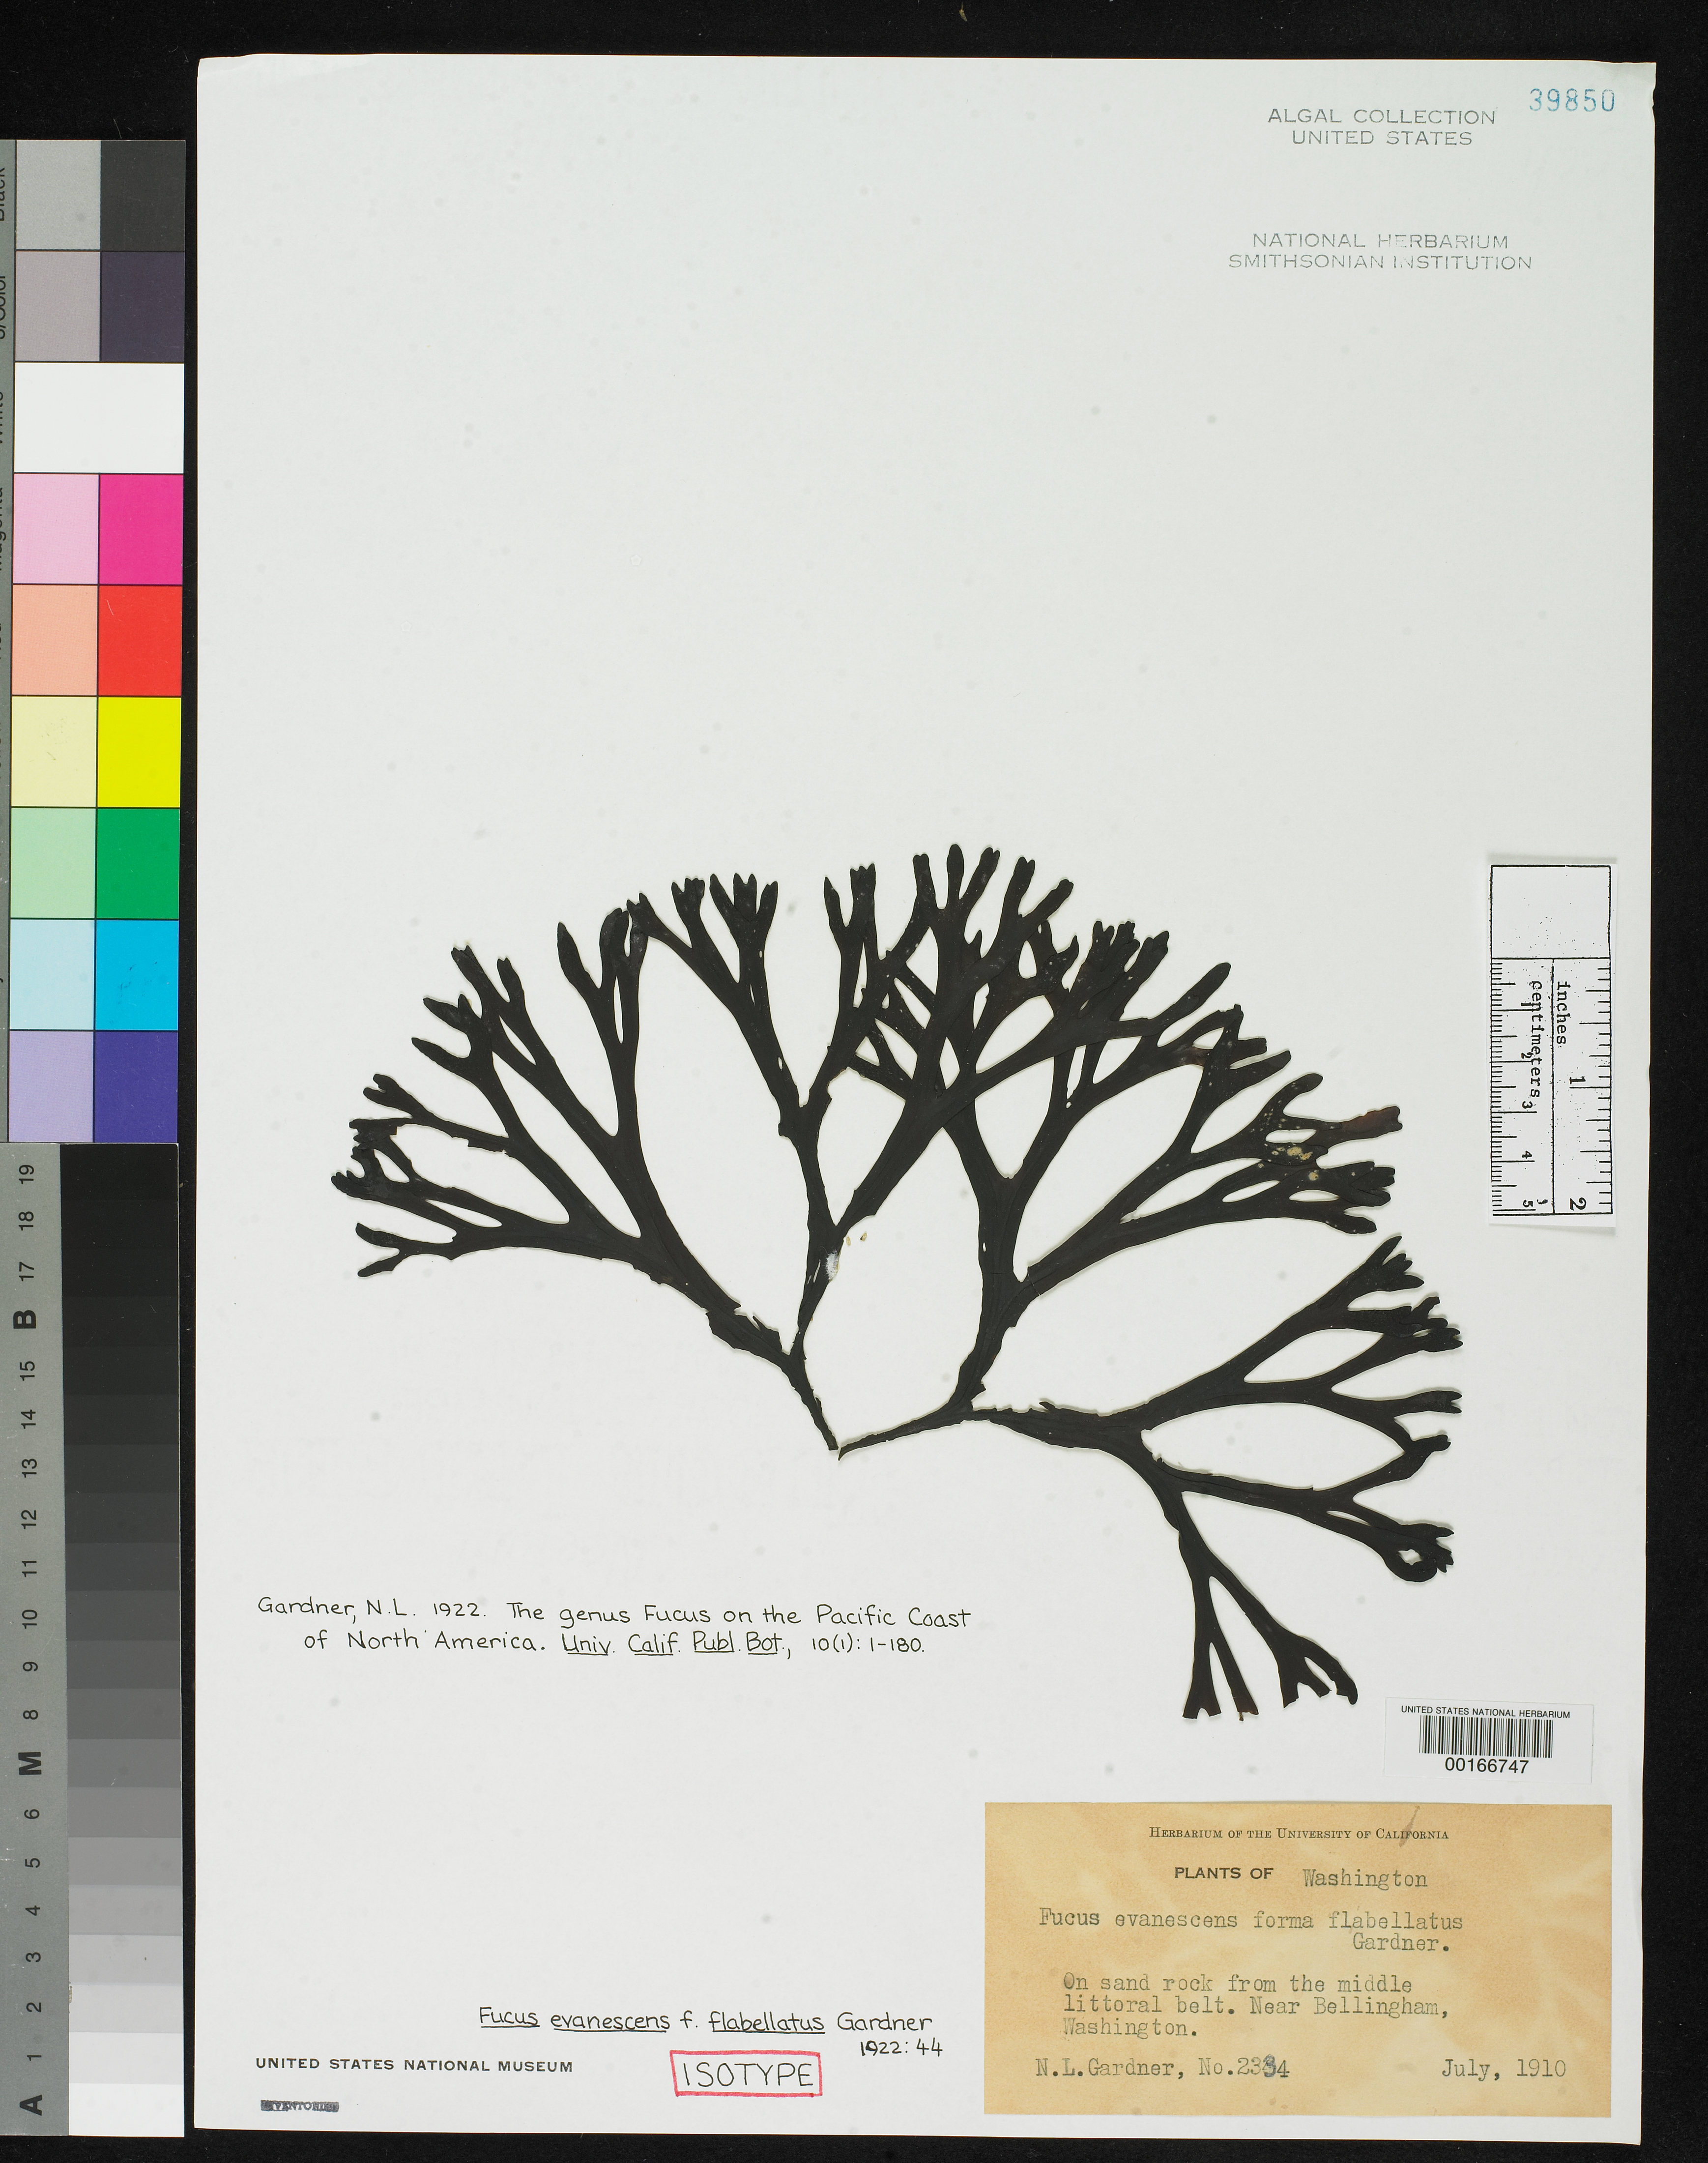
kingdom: Chromista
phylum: Ochrophyta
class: Phaeophyceae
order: Fucales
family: Fucaceae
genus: Fucus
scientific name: Fucus evanescens f. flabellatus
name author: N.L. Gardner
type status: Isotype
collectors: N. Gardner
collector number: NLG 2334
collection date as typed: Jul 1910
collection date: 1910-07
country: United States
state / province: Washington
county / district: Whatcom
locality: Near Bellingham.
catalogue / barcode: US 39850